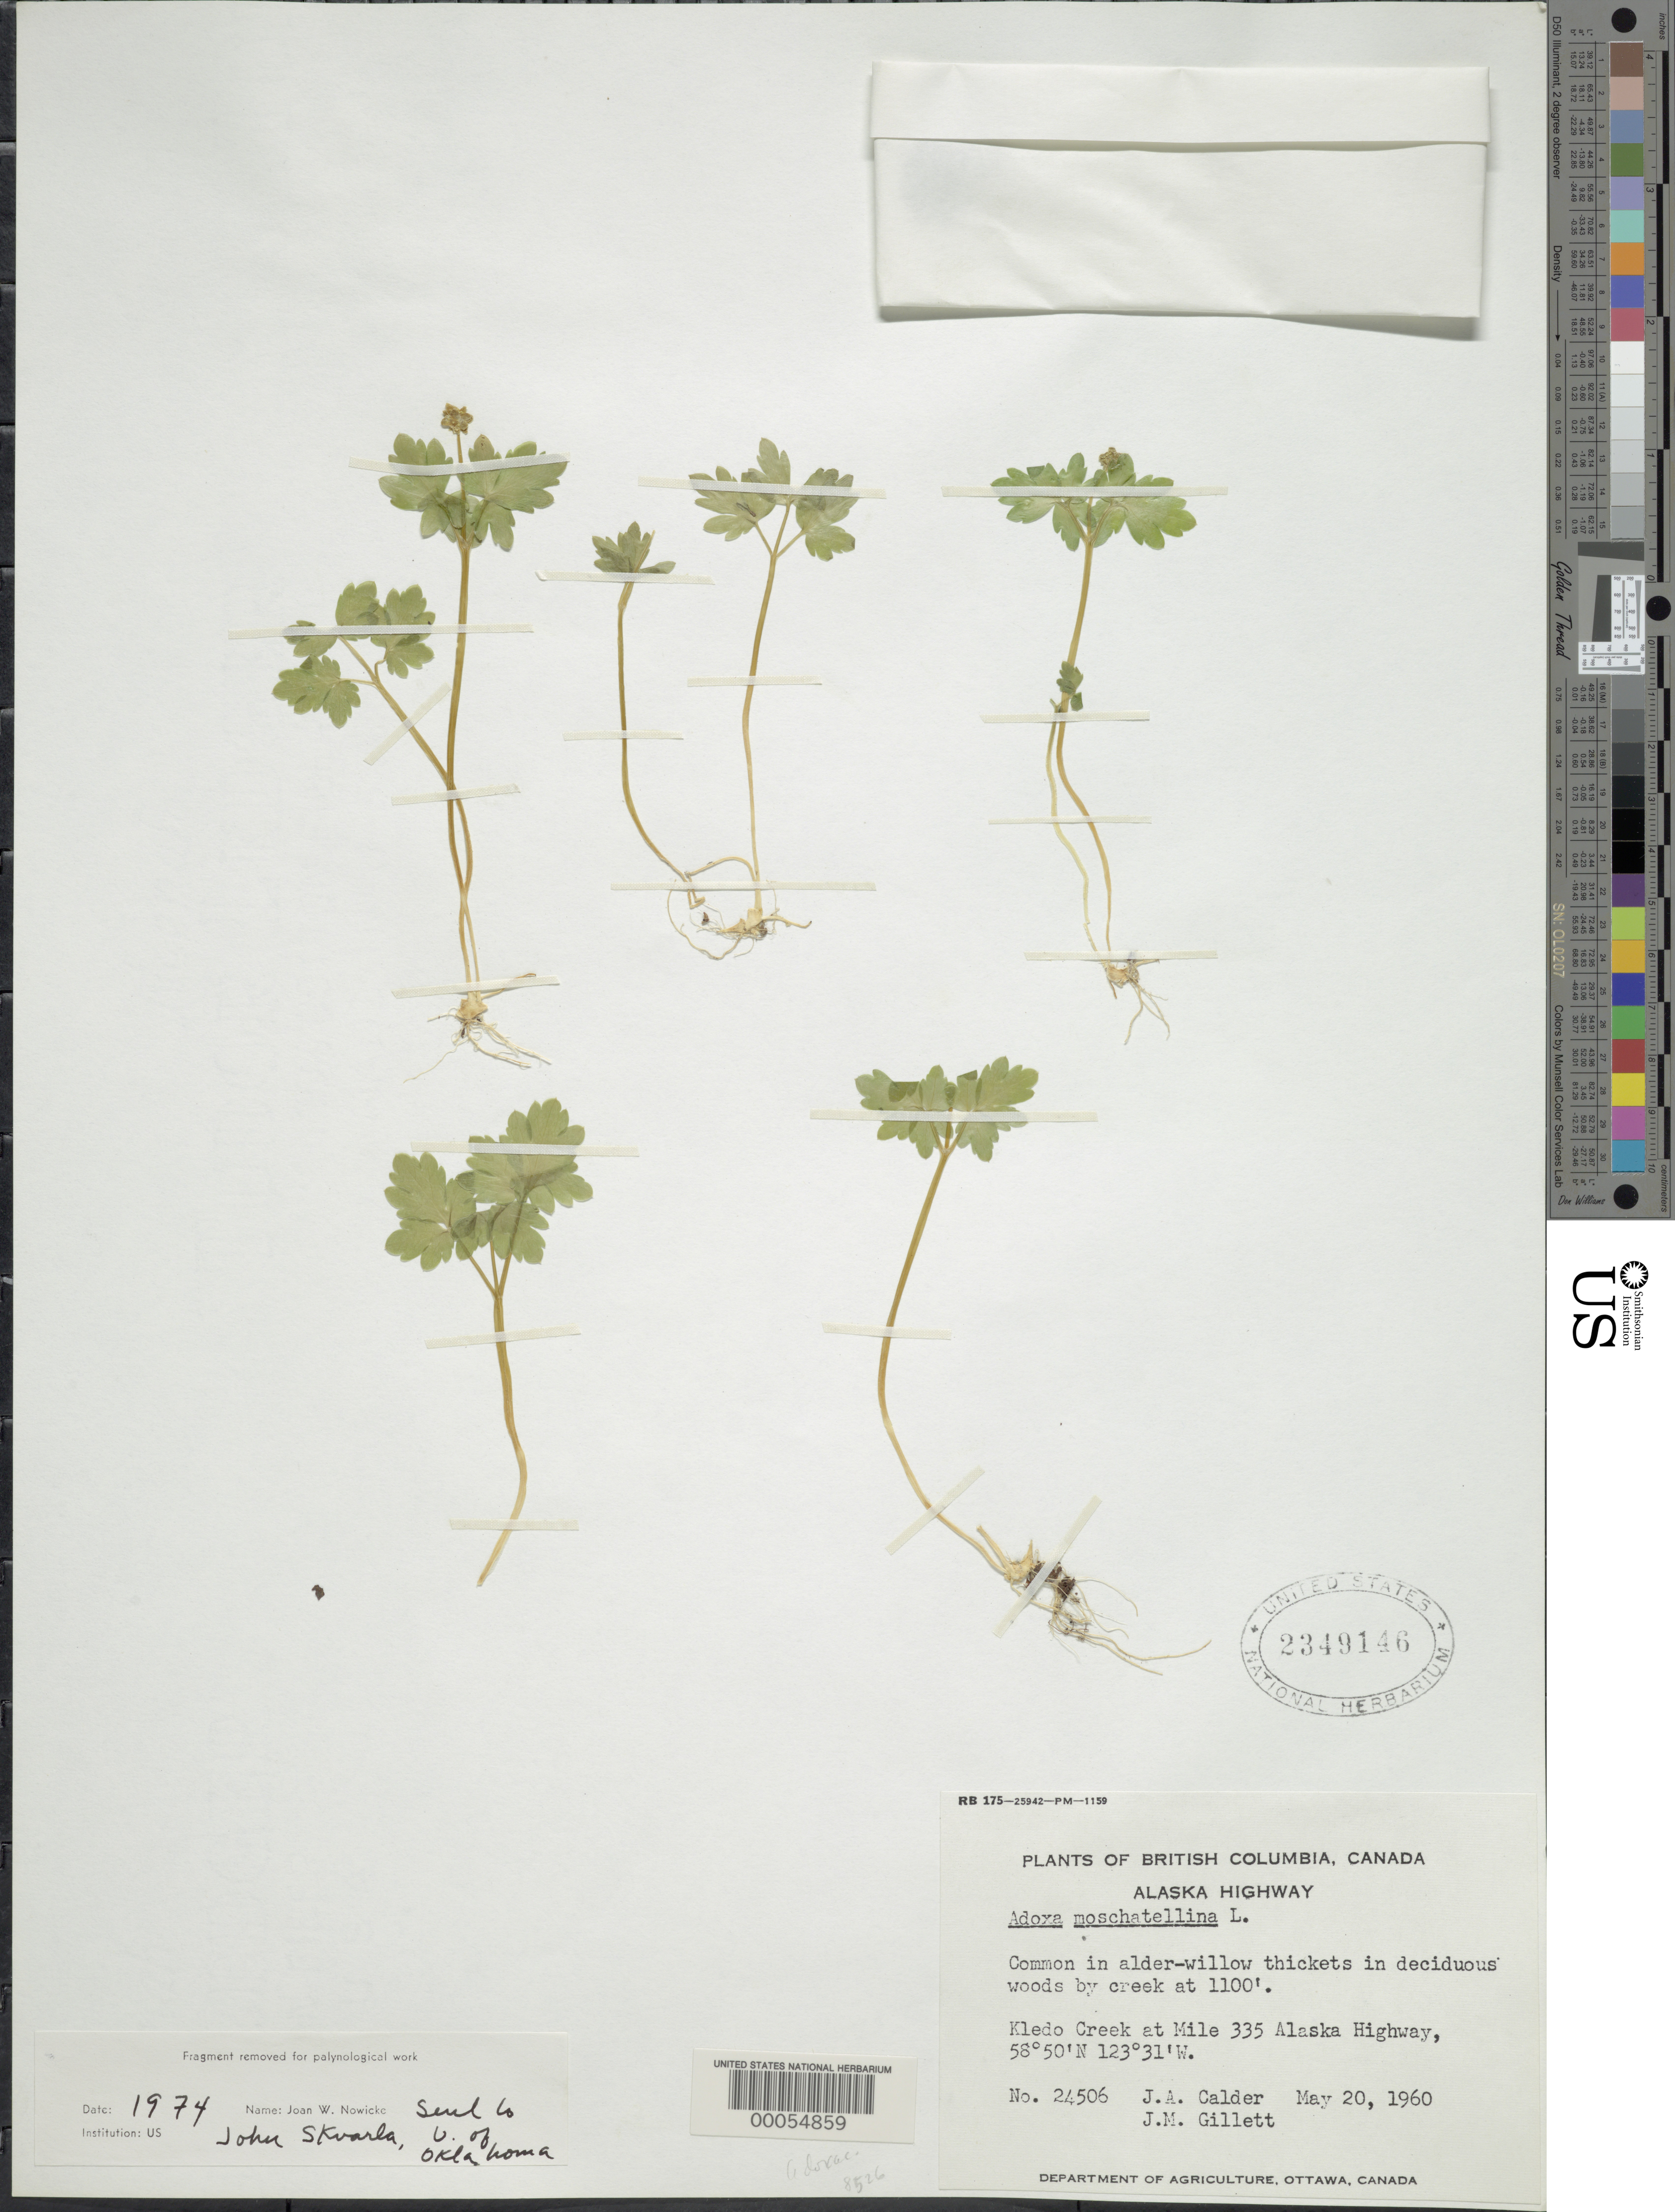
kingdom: Plantae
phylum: Tracheophyta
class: Magnoliopsida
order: Dipsacales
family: Viburnaceae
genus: Adoxa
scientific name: Adoxa moschatellina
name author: L.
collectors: J. A. Calder & J. Gillett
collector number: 24506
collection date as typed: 20 May 1960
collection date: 1960-05-20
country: Canada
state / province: British Columbia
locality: Alaska highway: kledo creek at mile 335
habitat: Common in alder-willow thickets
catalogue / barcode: US 2349146